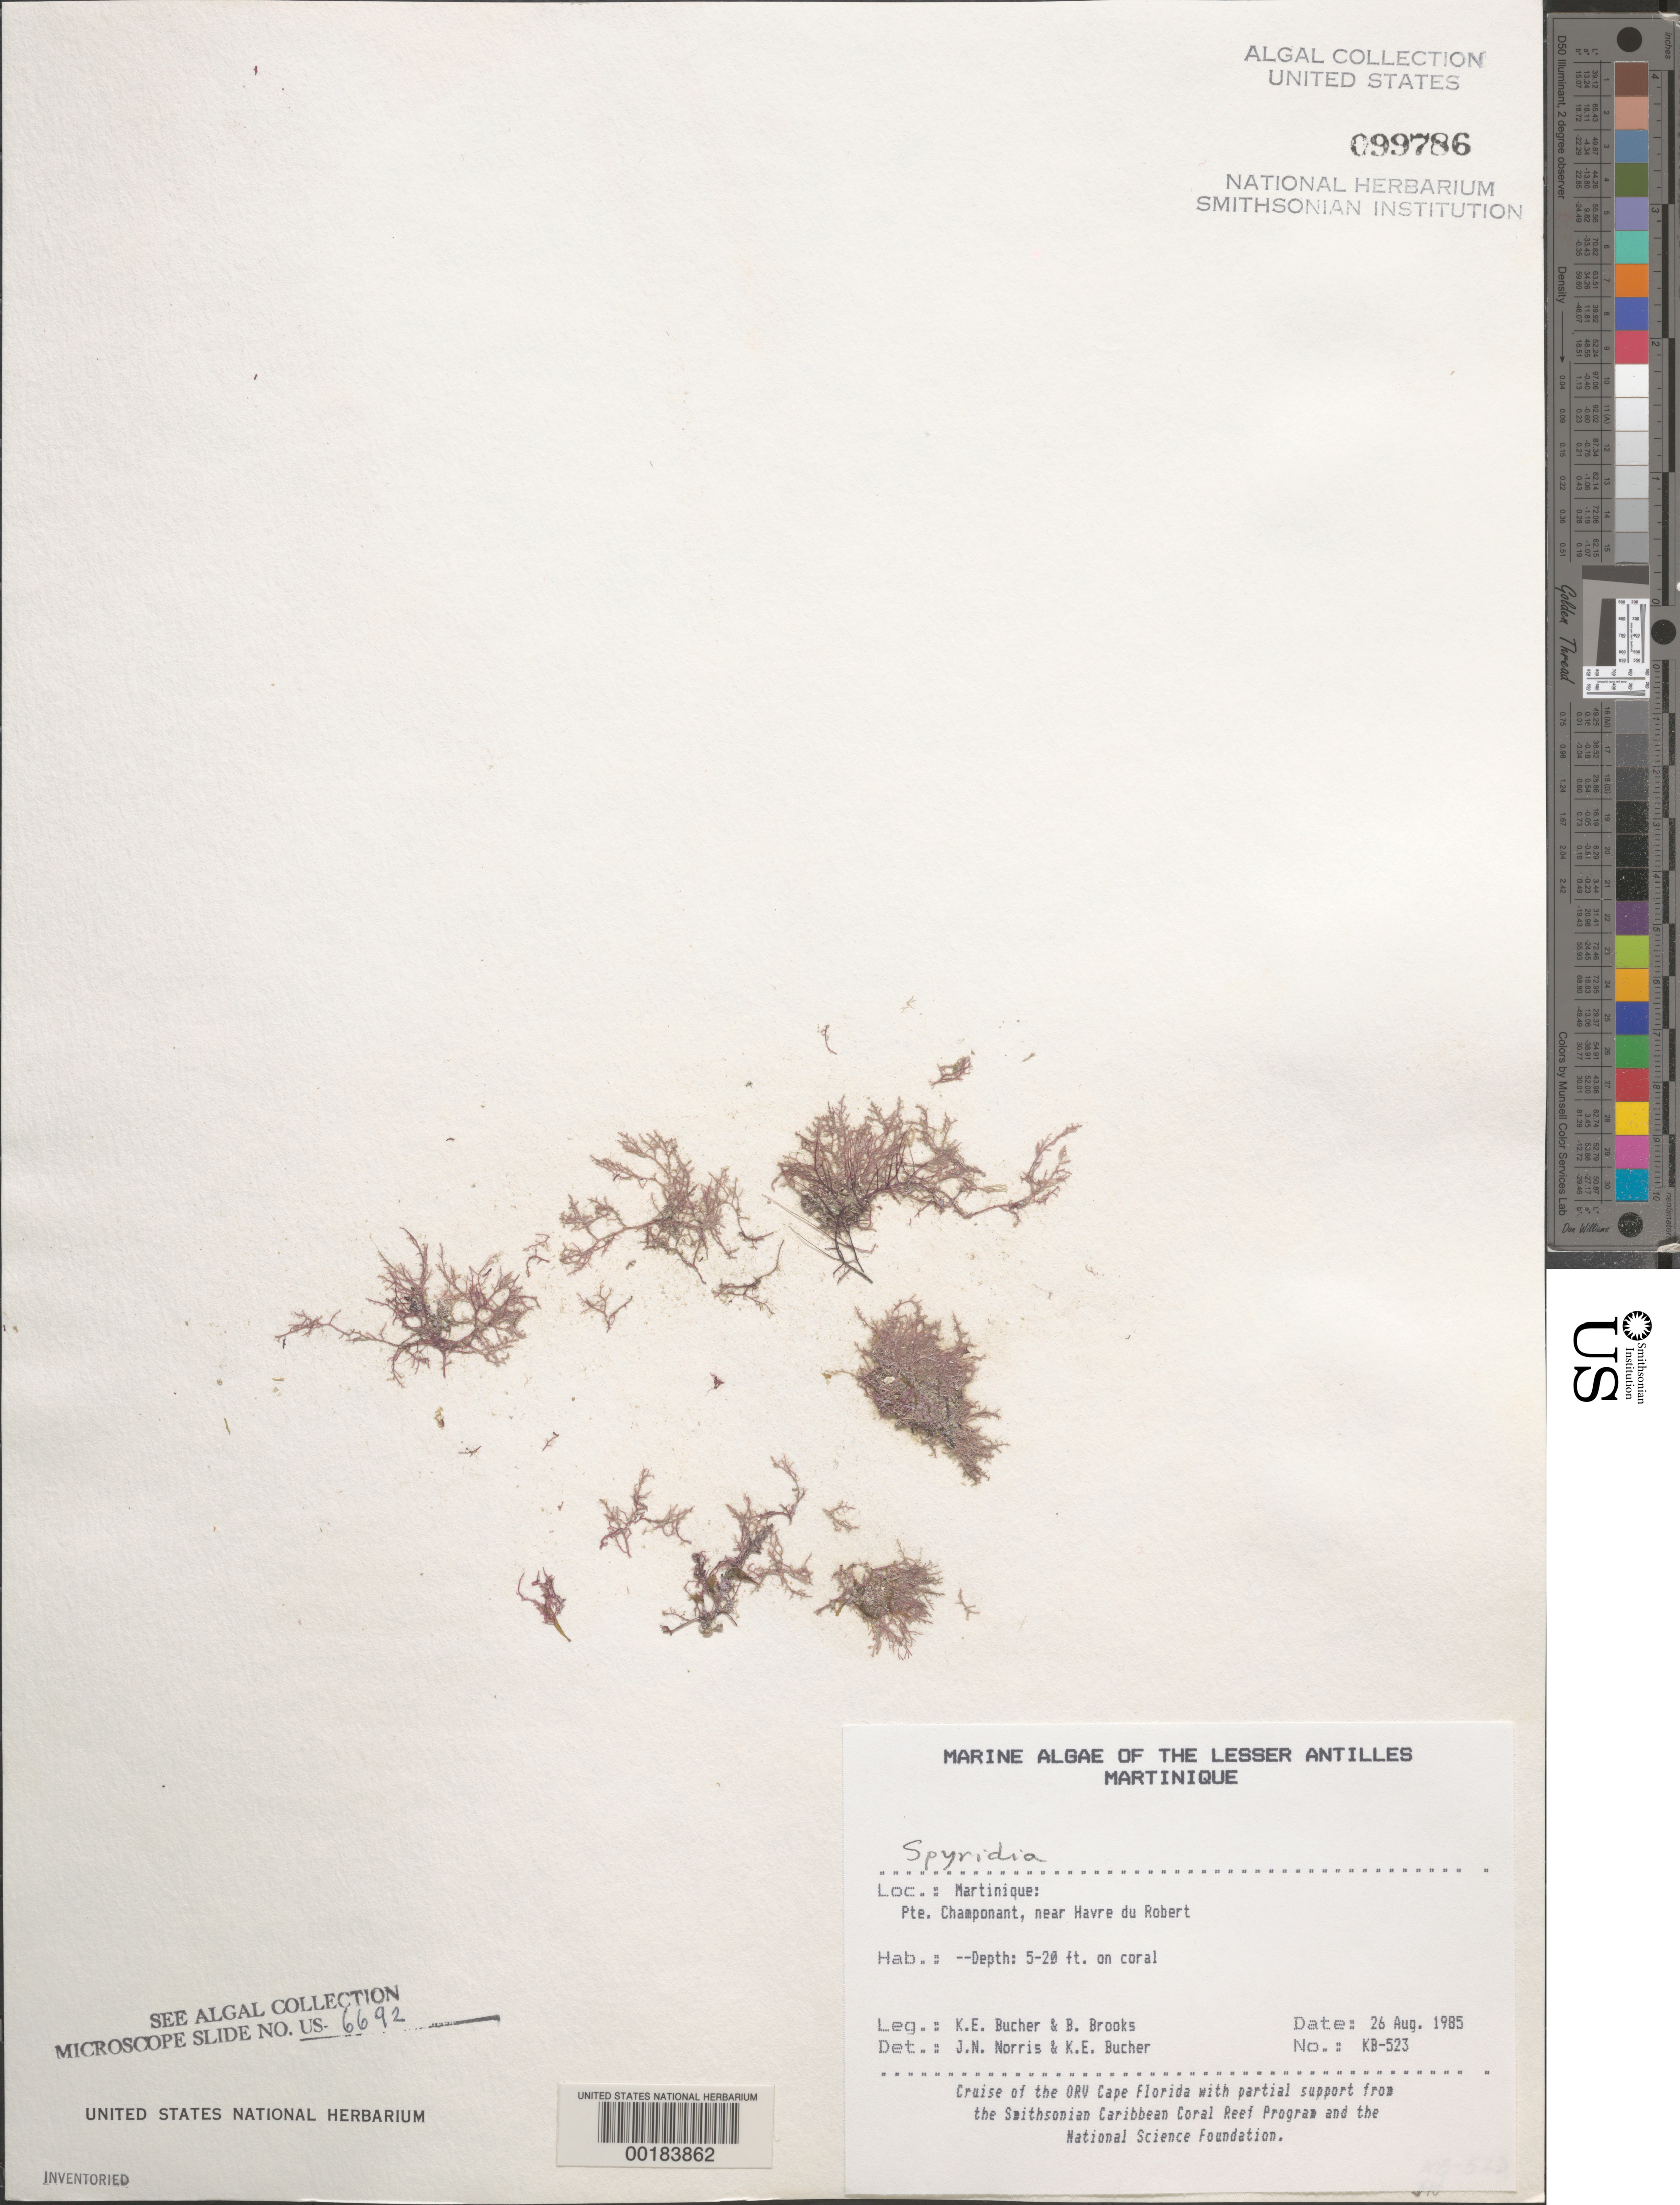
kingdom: Plantae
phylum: Rhodophyta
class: Florideophyceae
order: Ceramiales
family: Spyridiaceae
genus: Spyridia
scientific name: Spyridia sp.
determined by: Norris, J. N.; Bucher, K. E.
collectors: K. E. Bucher & B. Brooks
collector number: Kb-523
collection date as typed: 26 Aug 1985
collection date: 1985-08-26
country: Martinique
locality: Pointe Champonant, near Havre du Robert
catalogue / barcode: US 99786